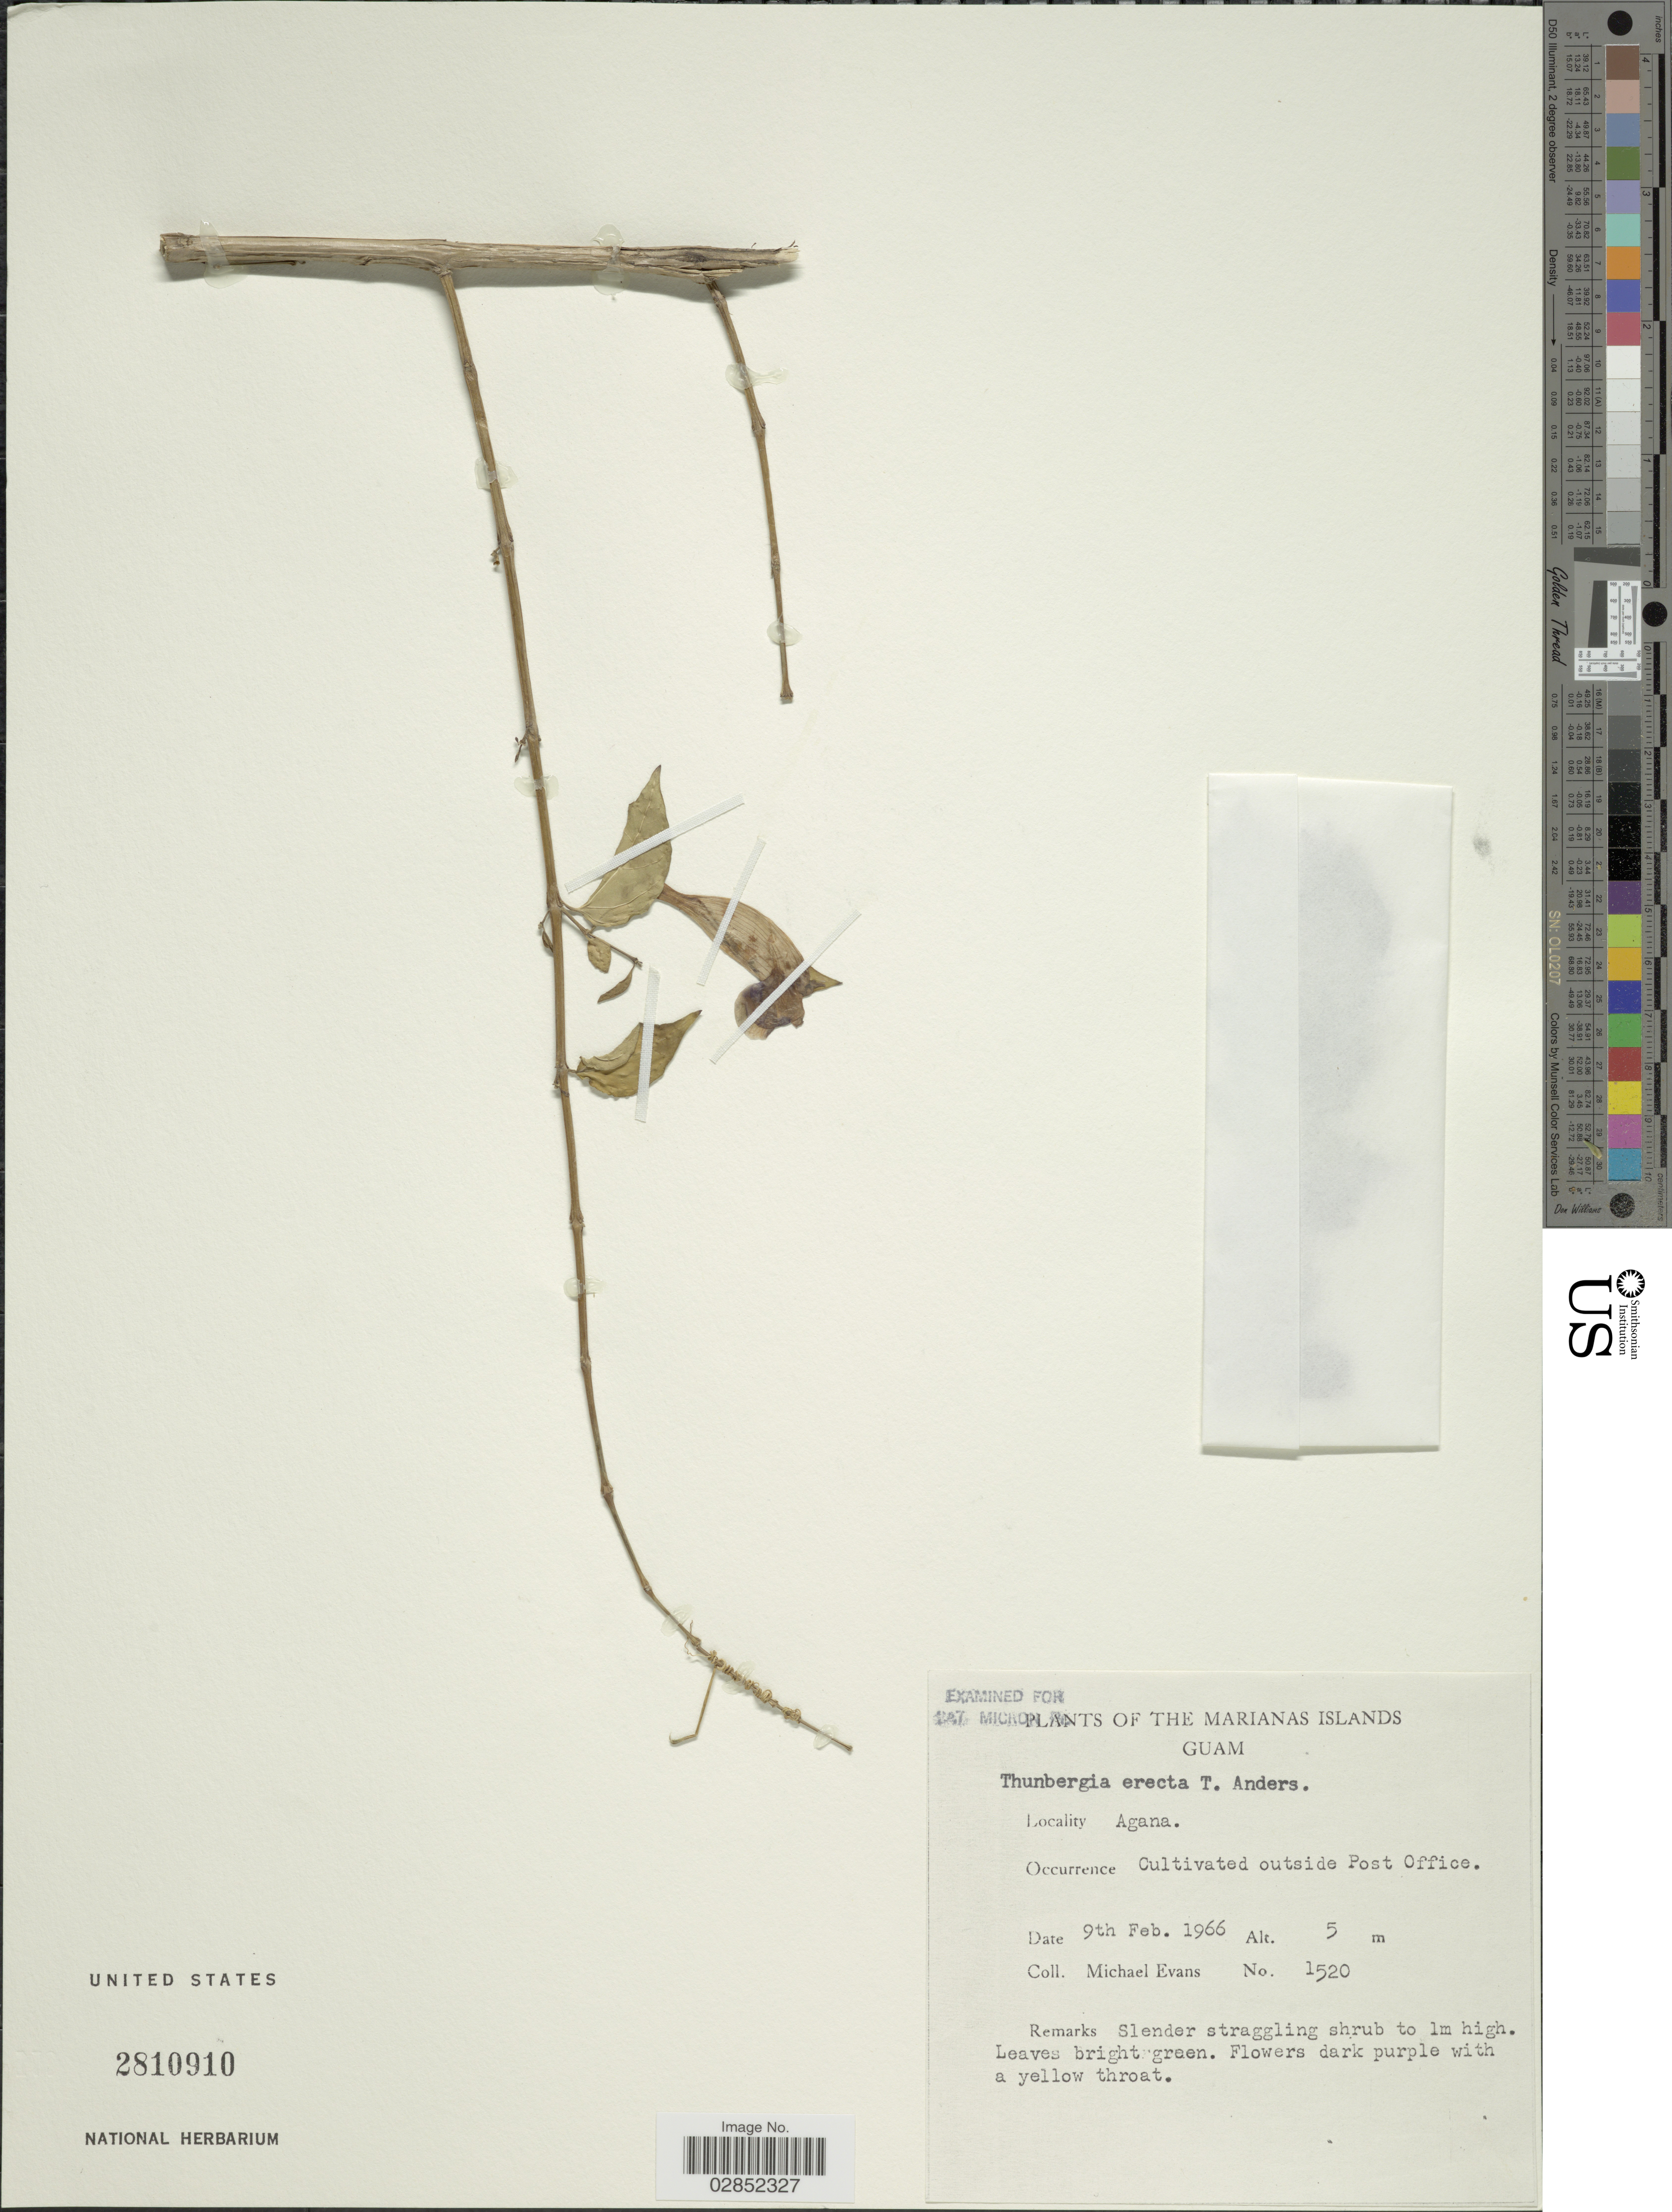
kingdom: Plantae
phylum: Tracheophyta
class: Magnoliopsida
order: Lamiales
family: Acanthaceae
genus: Thunbergia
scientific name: Thunbergia erecta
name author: (Benth.) T. Anderson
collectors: M. Evans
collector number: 1520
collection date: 1966-02-09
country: Guam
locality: The Marianas Islands, Guam, Agana, Cultivated outside Post Office.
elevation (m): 5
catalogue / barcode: US 2810910